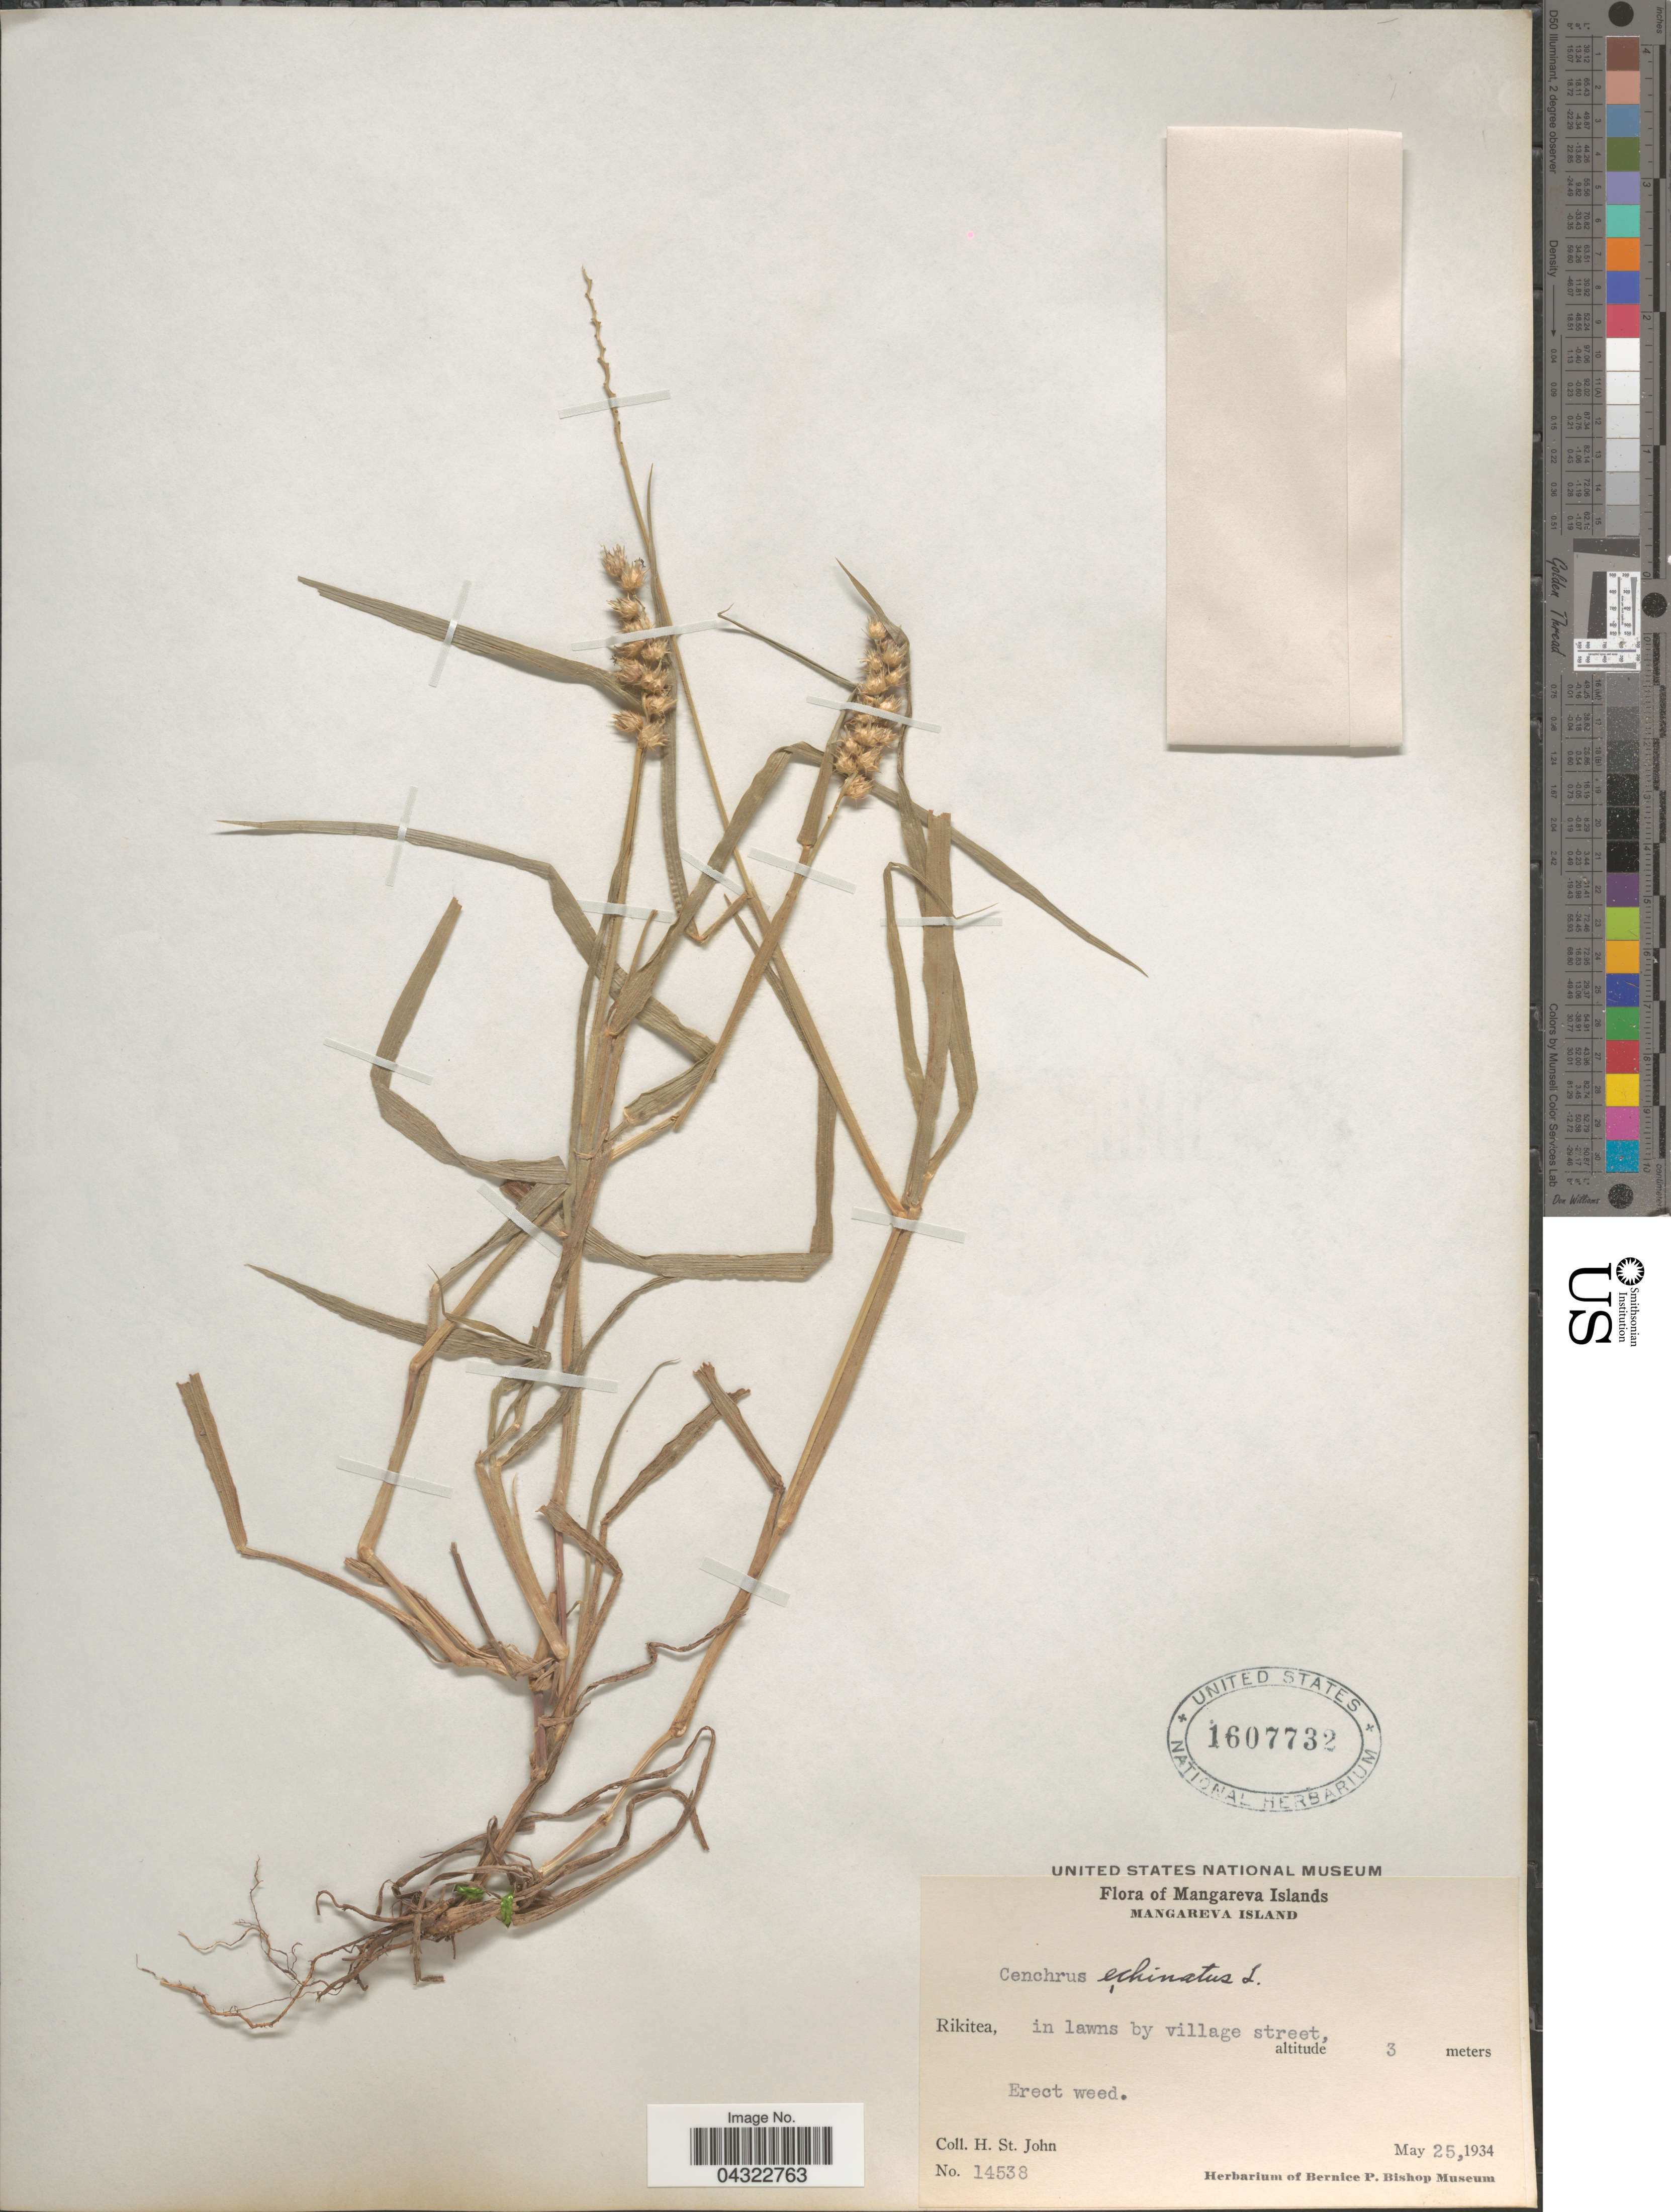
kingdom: Plantae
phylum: Tracheophyta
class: Liliopsida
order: Poales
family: Poaceae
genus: Cenchrus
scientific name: Cenchrus echinatus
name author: L.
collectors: H. St. John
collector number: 14538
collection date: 1934-05-25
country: French Polynesia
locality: Mangareva Islands. Mangareva Island. Rikitea.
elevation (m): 3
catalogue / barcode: US 1607732